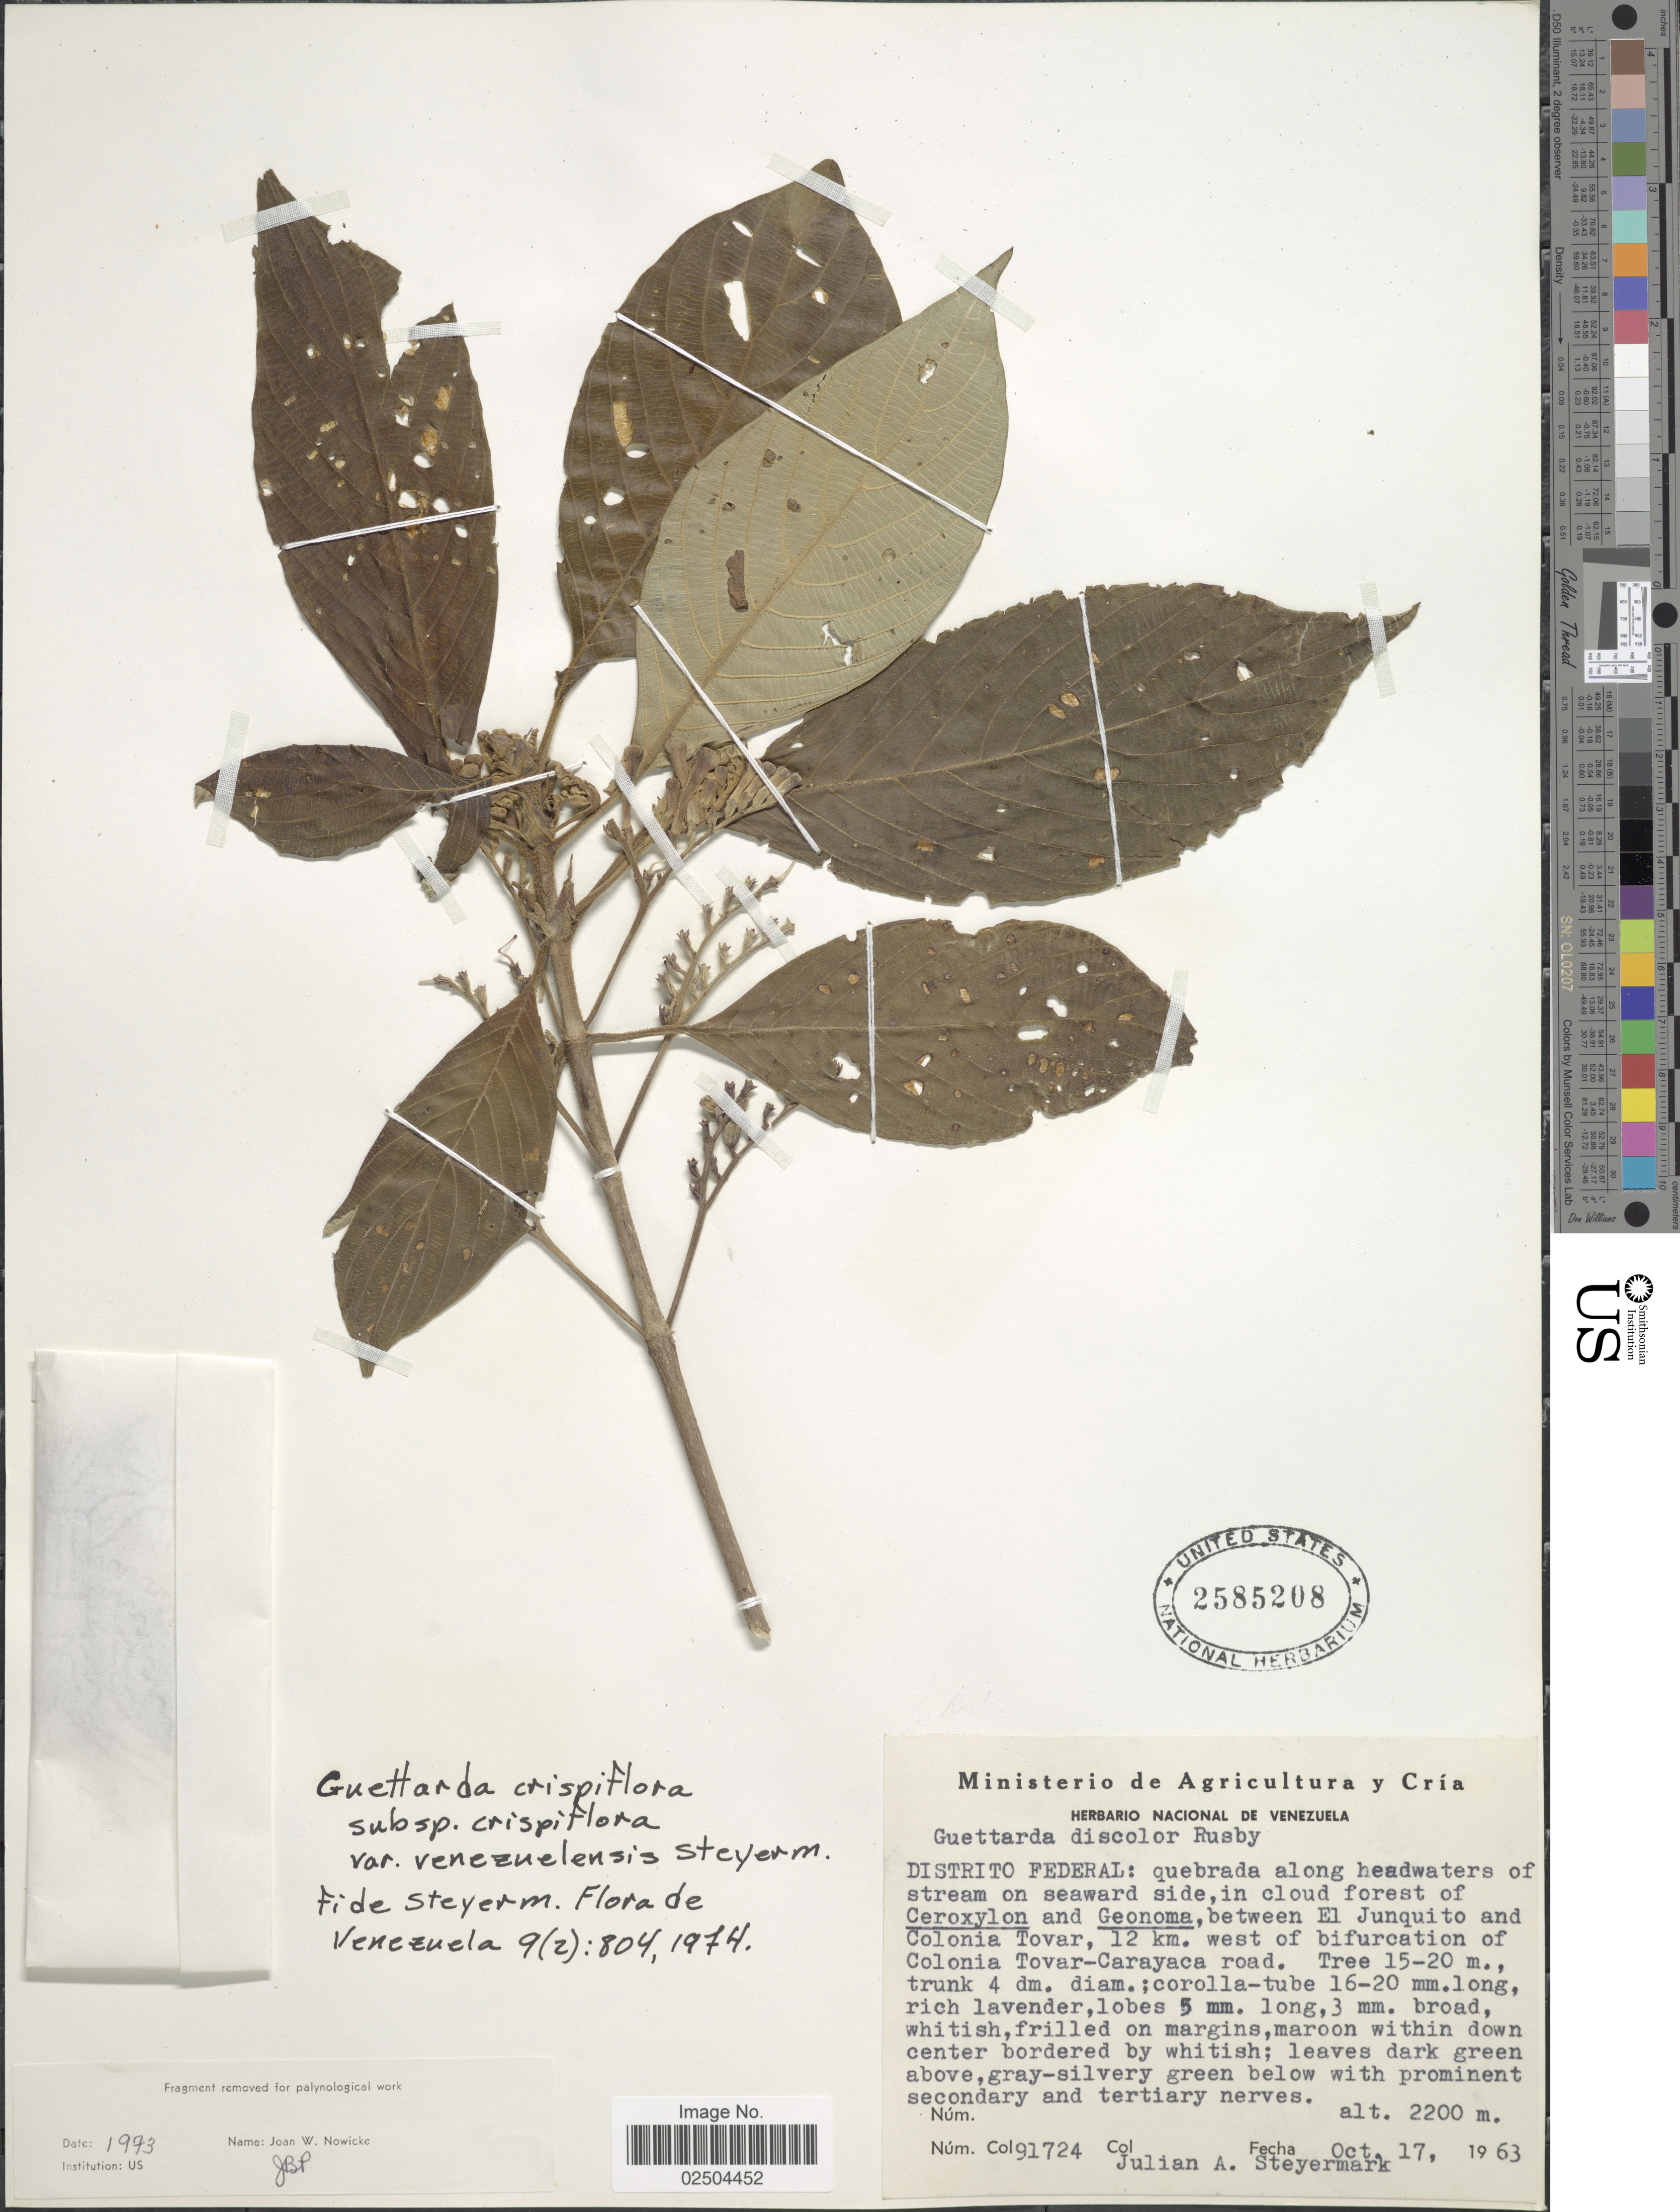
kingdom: Plantae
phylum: Tracheophyta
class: Magnoliopsida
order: Gentianales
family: Rubiaceae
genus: Guettarda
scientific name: Guettarda crispiflora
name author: Vahl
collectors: J. Steyermark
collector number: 91724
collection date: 1963-10-17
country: Venezuela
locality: Between El Junquiyo and Colonia Tovar, 12 km. west of bifurcation of Colonia Tovar-Carayaca road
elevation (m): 2200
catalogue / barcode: US 2585208